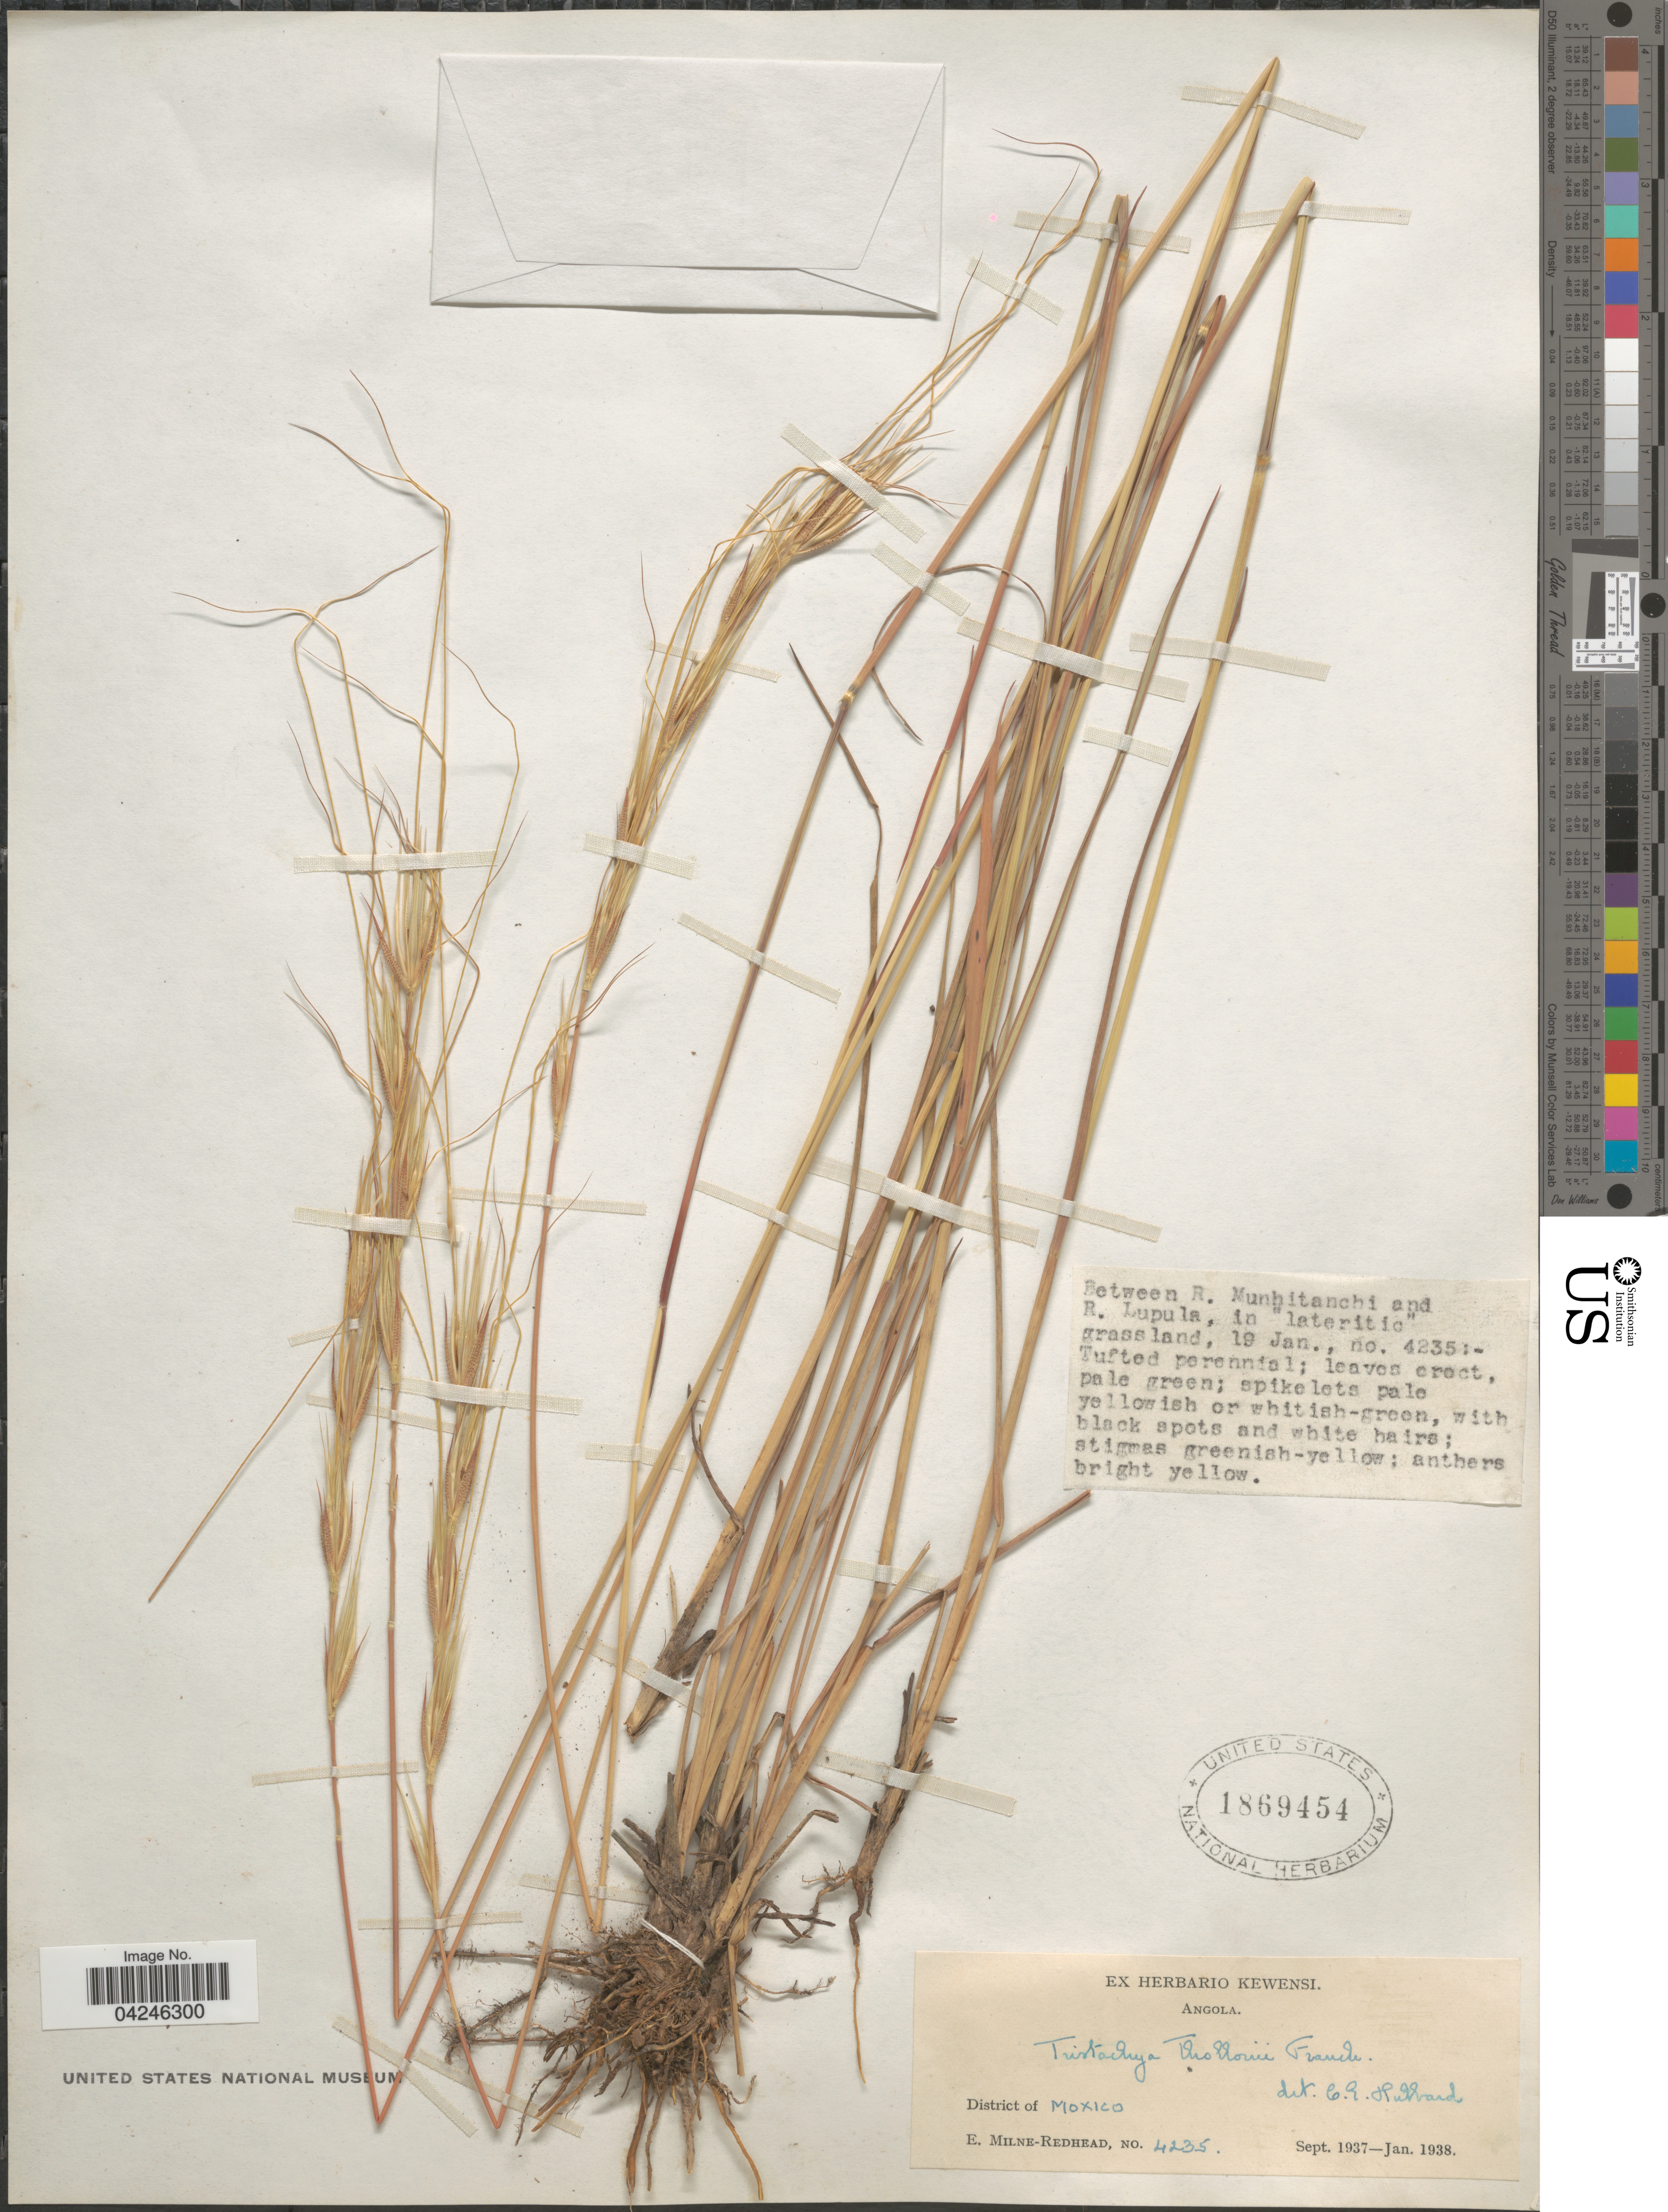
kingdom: Plantae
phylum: Tracheophyta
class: Liliopsida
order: Poales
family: Poaceae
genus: Tristachya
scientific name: Tristachya thollonii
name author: Franch.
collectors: E. W. Milne-Redhead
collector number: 4235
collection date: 1938-01-19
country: Angola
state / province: Moxico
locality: Between R. Munhitanchi and R. Lupula. District of Moxico.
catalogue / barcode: US 1869454